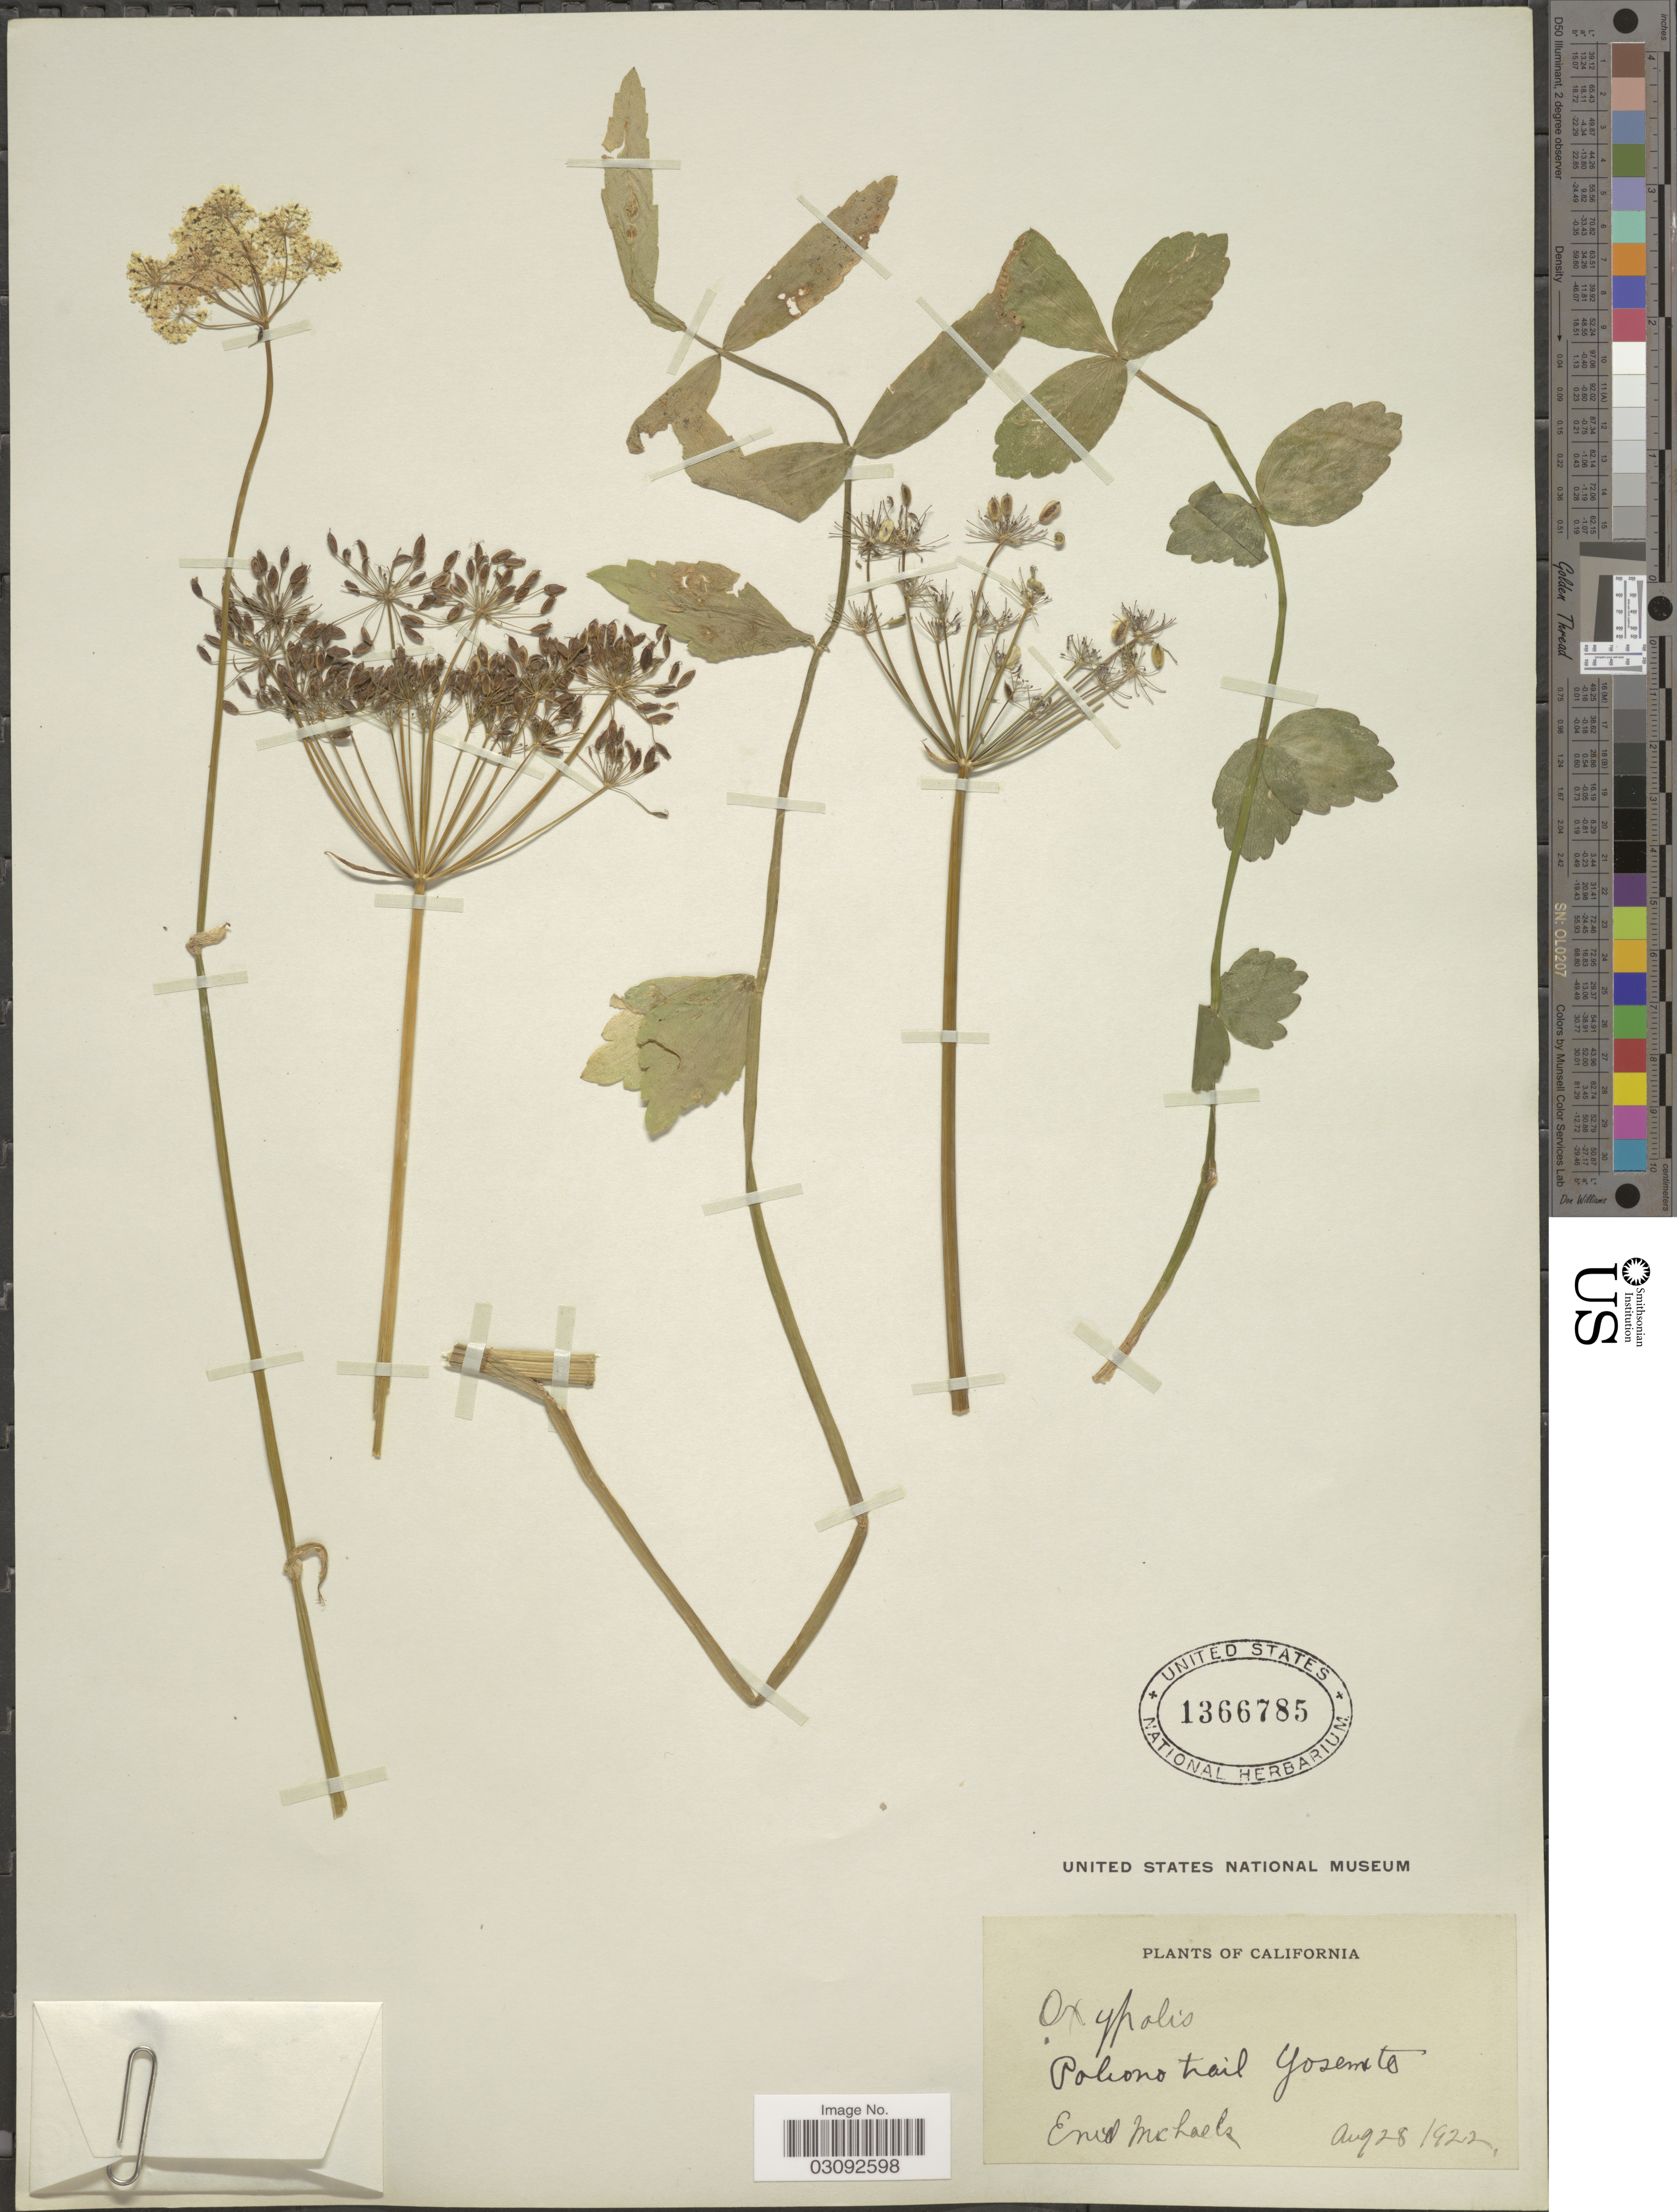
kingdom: Plantae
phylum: Tracheophyta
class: Magnoliopsida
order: Apiales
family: Apiaceae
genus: Oxypolis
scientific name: Oxypolis sp.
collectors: E. Michaels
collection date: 1922-08-28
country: United States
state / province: California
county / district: Mariposa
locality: Pokono trail, Yosemite.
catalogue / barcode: US 1366785